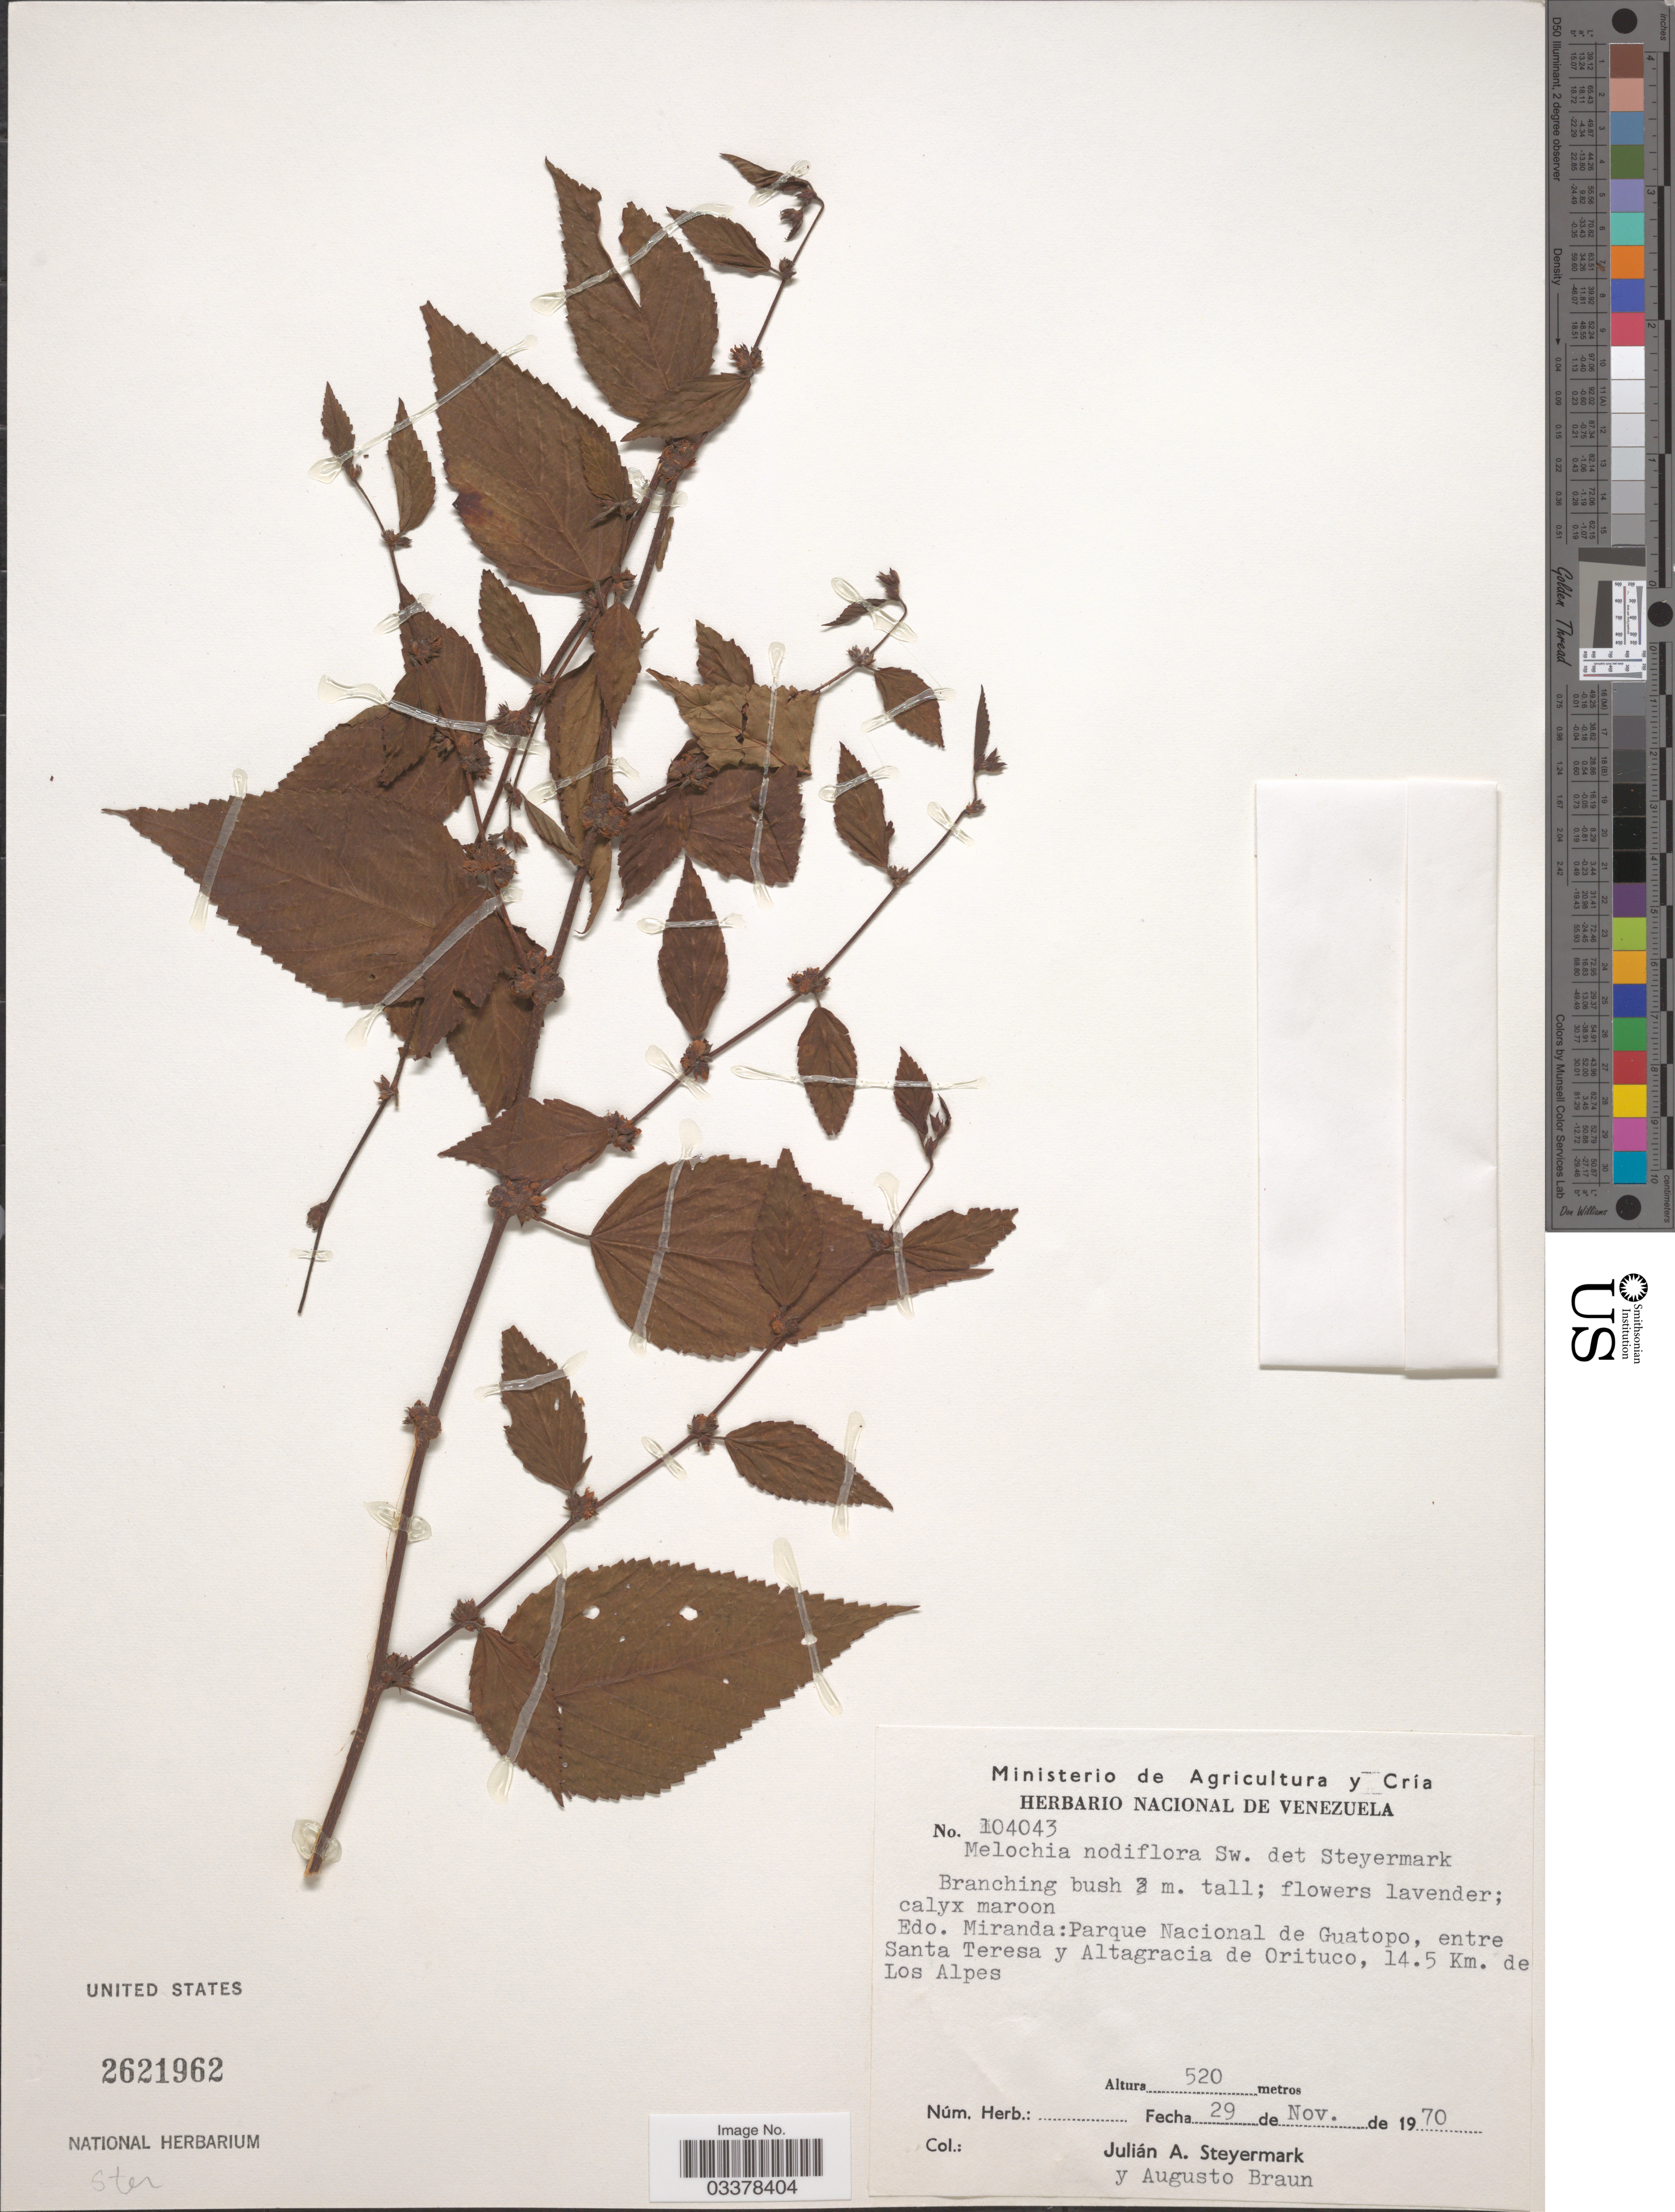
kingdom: Plantae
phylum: Tracheophyta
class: Magnoliopsida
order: Malvales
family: Malvaceae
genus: Melochia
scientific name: Melochia nodiflora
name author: Sw.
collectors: J. Steyermark & A. Braun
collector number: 104043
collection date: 1970-11-29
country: Venezuela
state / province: Miranda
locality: Parque Nacional de Guatopo, entre Santa Teresa y Altagracia de Orituco, 14.5 Km. de Los Alpes.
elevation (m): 520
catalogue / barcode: US 2621962